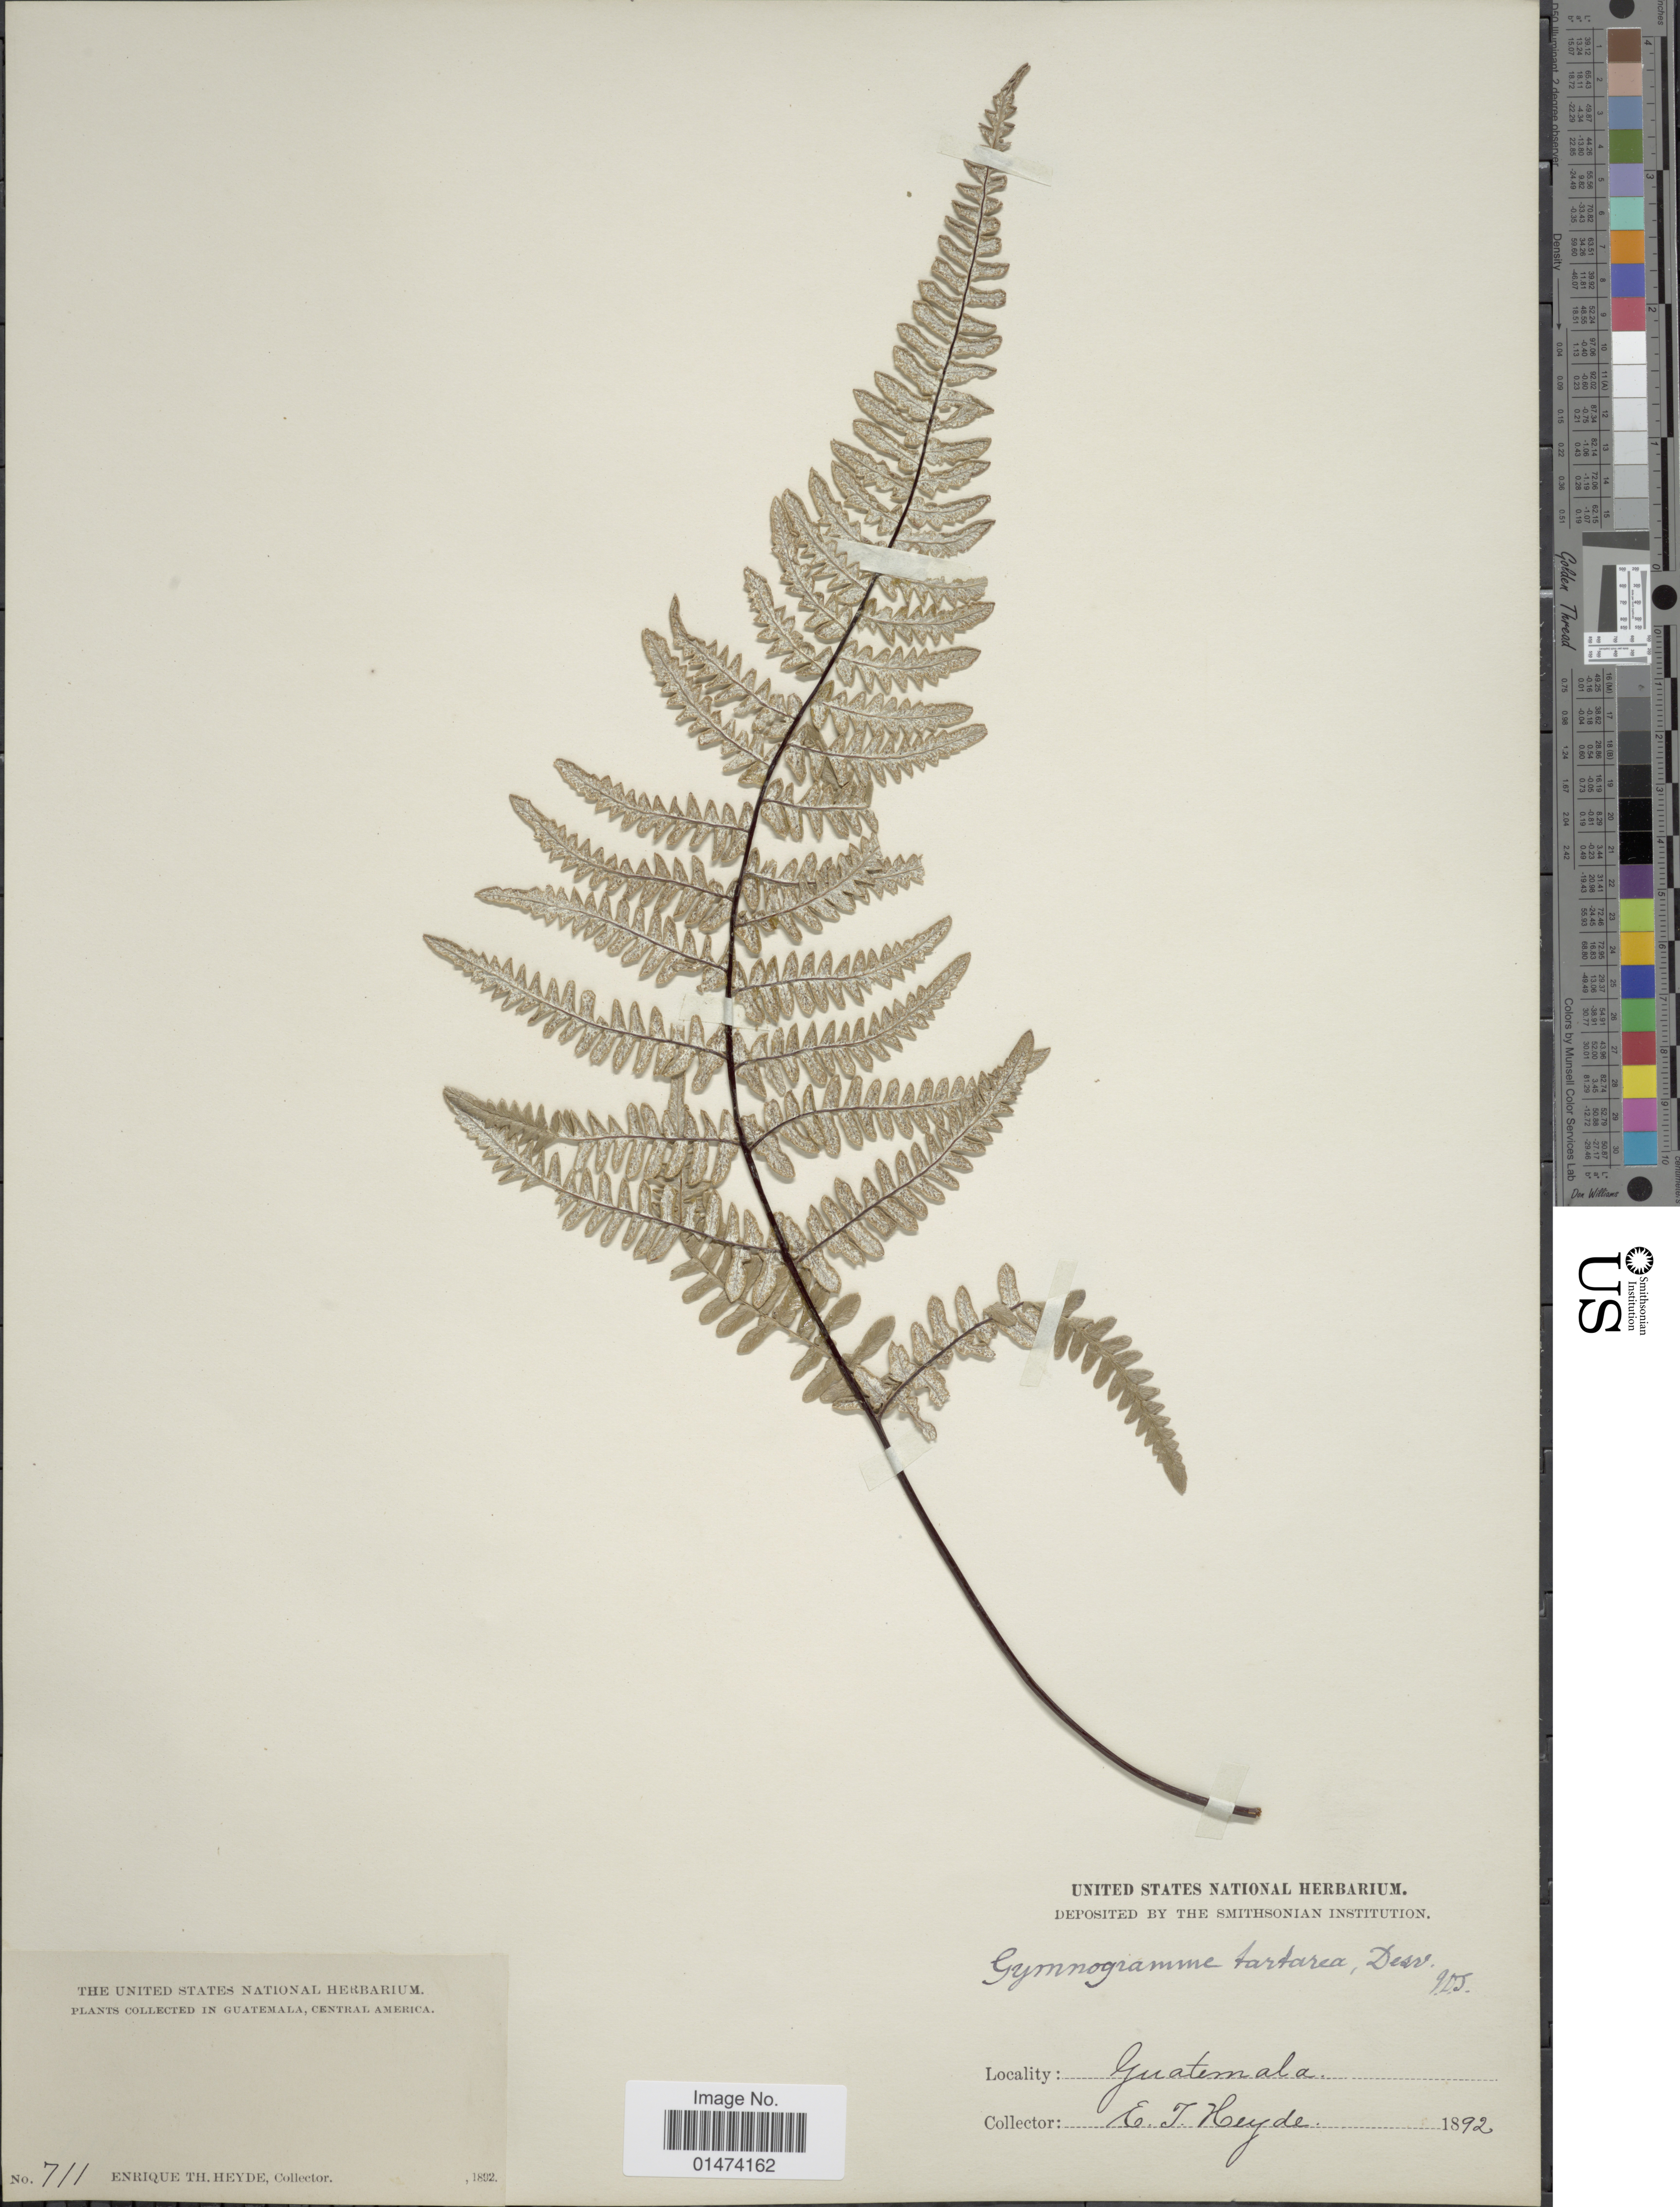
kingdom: Plantae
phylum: Tracheophyta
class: Polypodiopsida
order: Polypodiales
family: Pteridaceae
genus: Pityrogramma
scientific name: Pityrogramma tartarea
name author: (Cav.) Maxon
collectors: E. T. Heyde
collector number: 711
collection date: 1892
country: Guatemala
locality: Guatemala, Central America